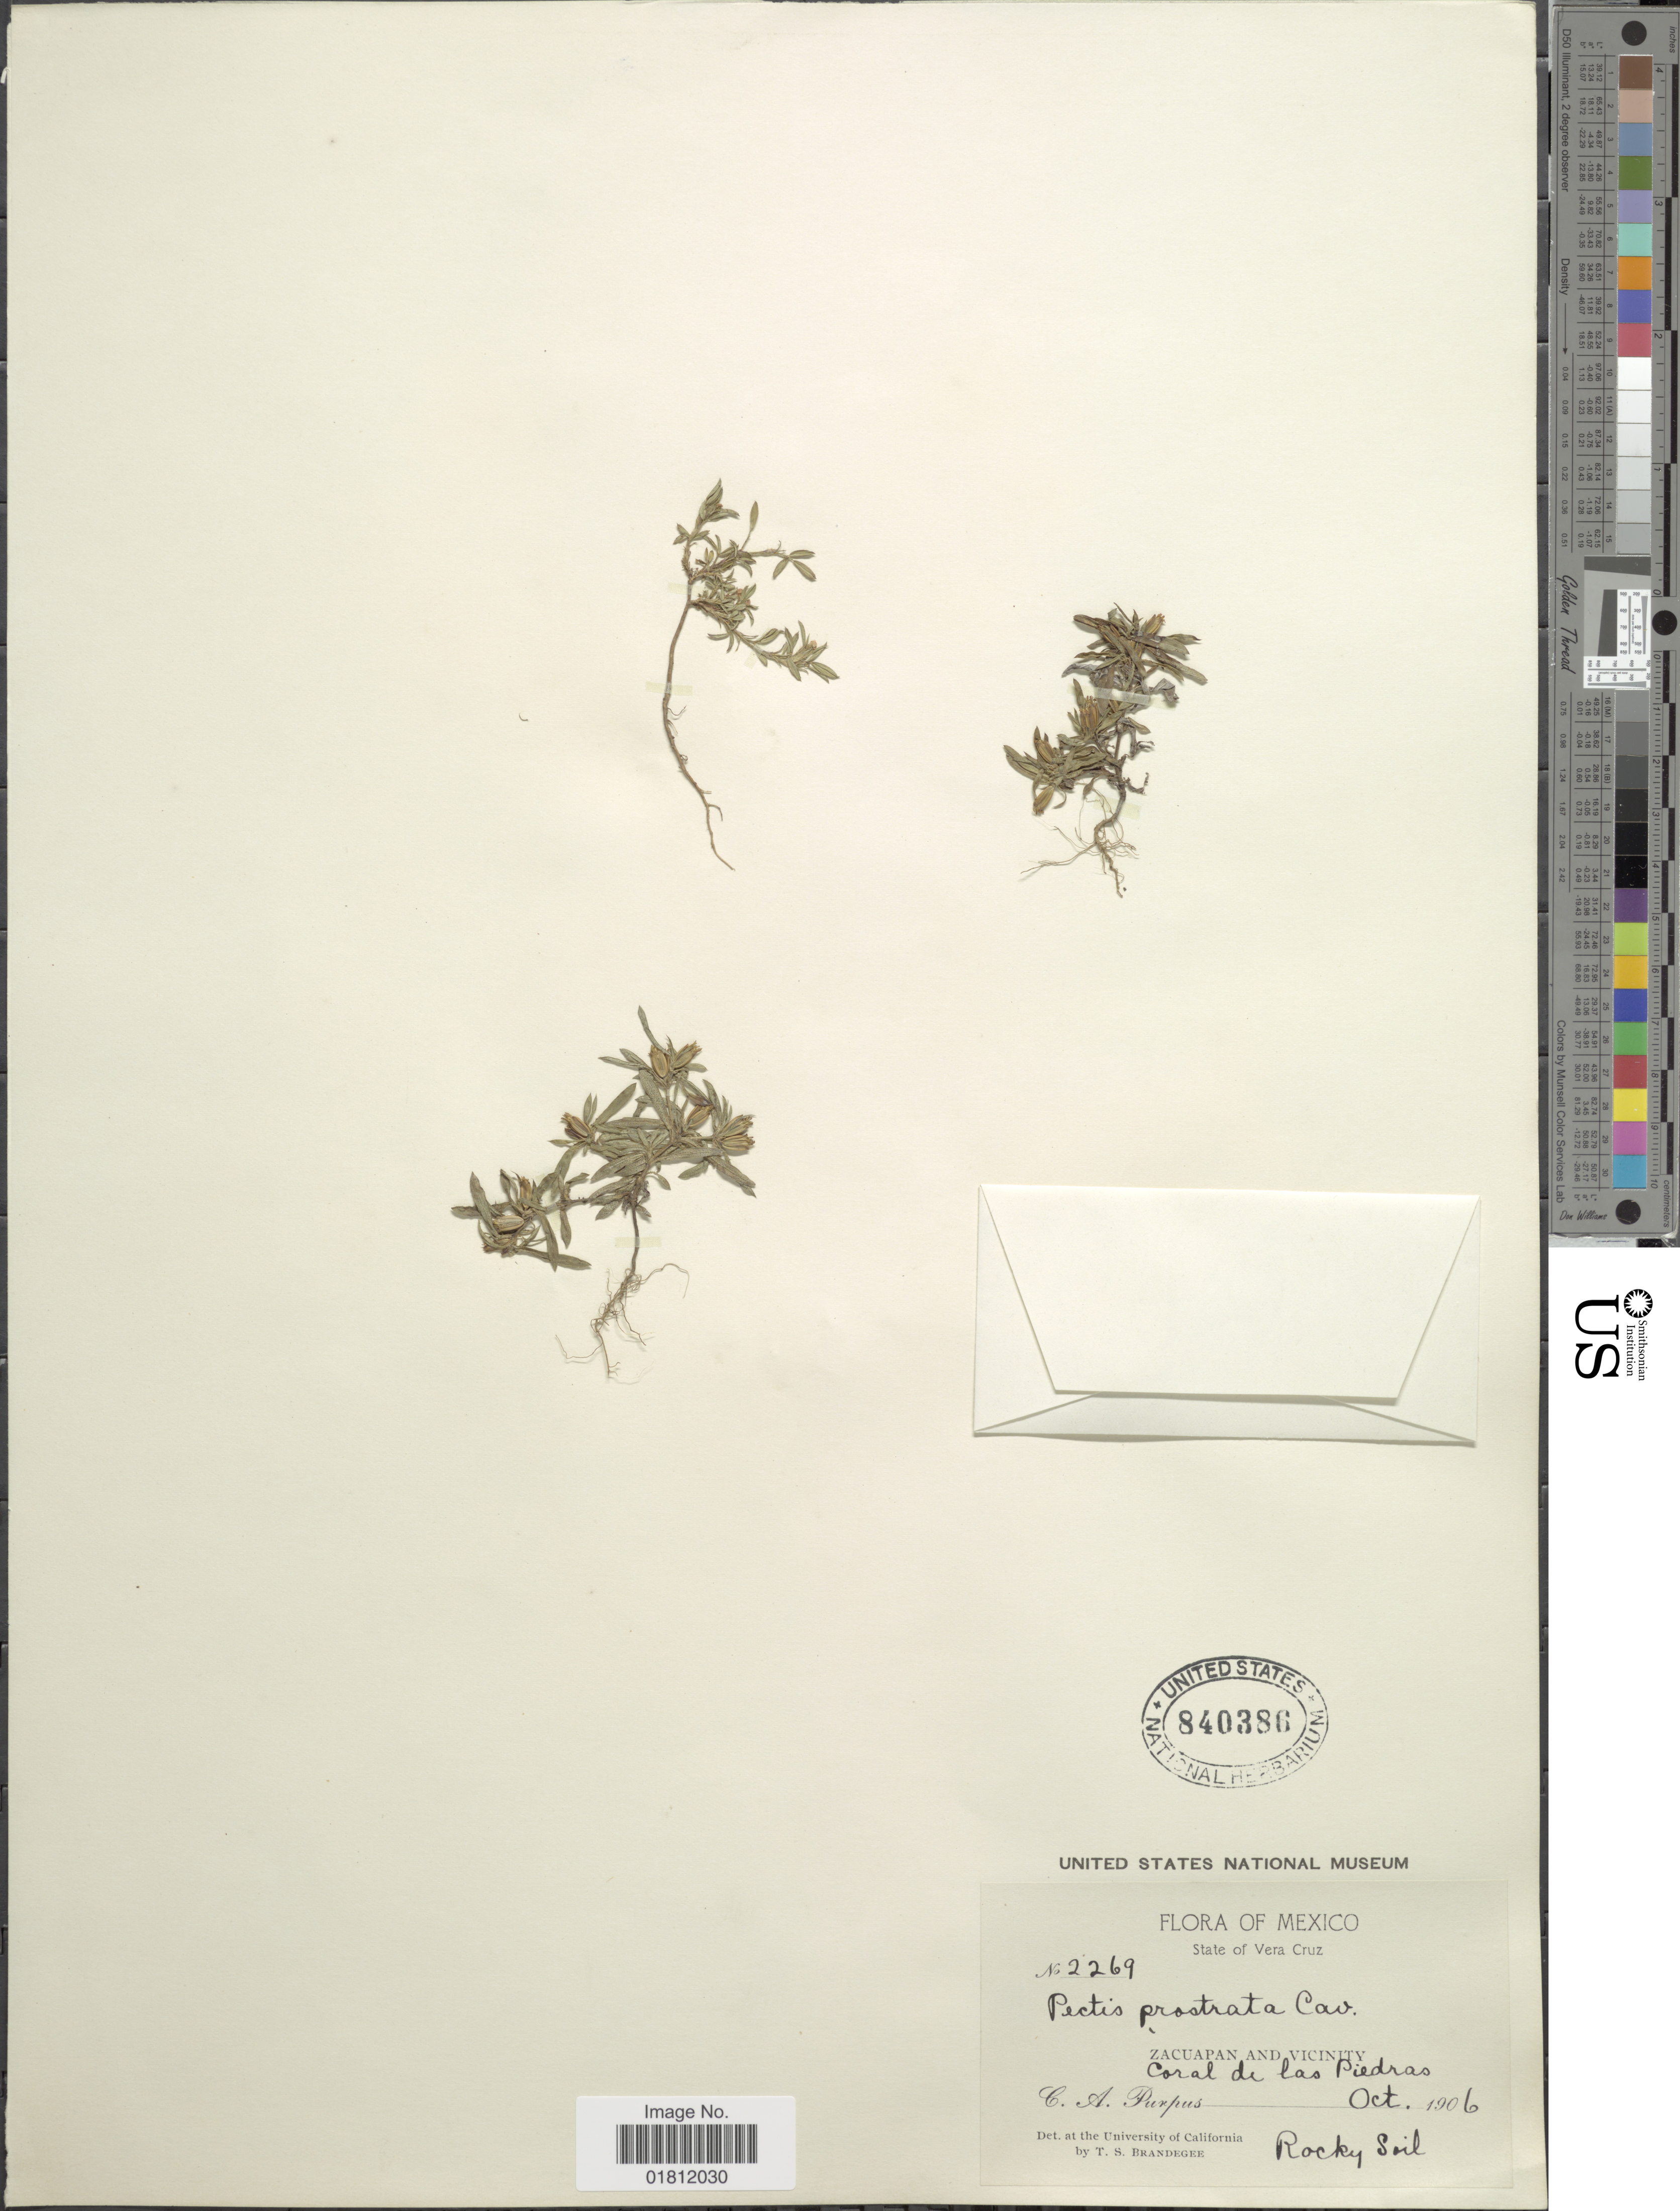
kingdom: Plantae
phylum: Tracheophyta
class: Magnoliopsida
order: Asterales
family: Asteraceae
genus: Pectis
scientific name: Pectis prostrata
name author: Cav.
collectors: C. A. Purpus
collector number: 2269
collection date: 1906-10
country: Mexico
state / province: Veracruz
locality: State of Vera Cruz. Zacuapan and Vicinity, Coral de las Piedras.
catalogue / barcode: US 840386